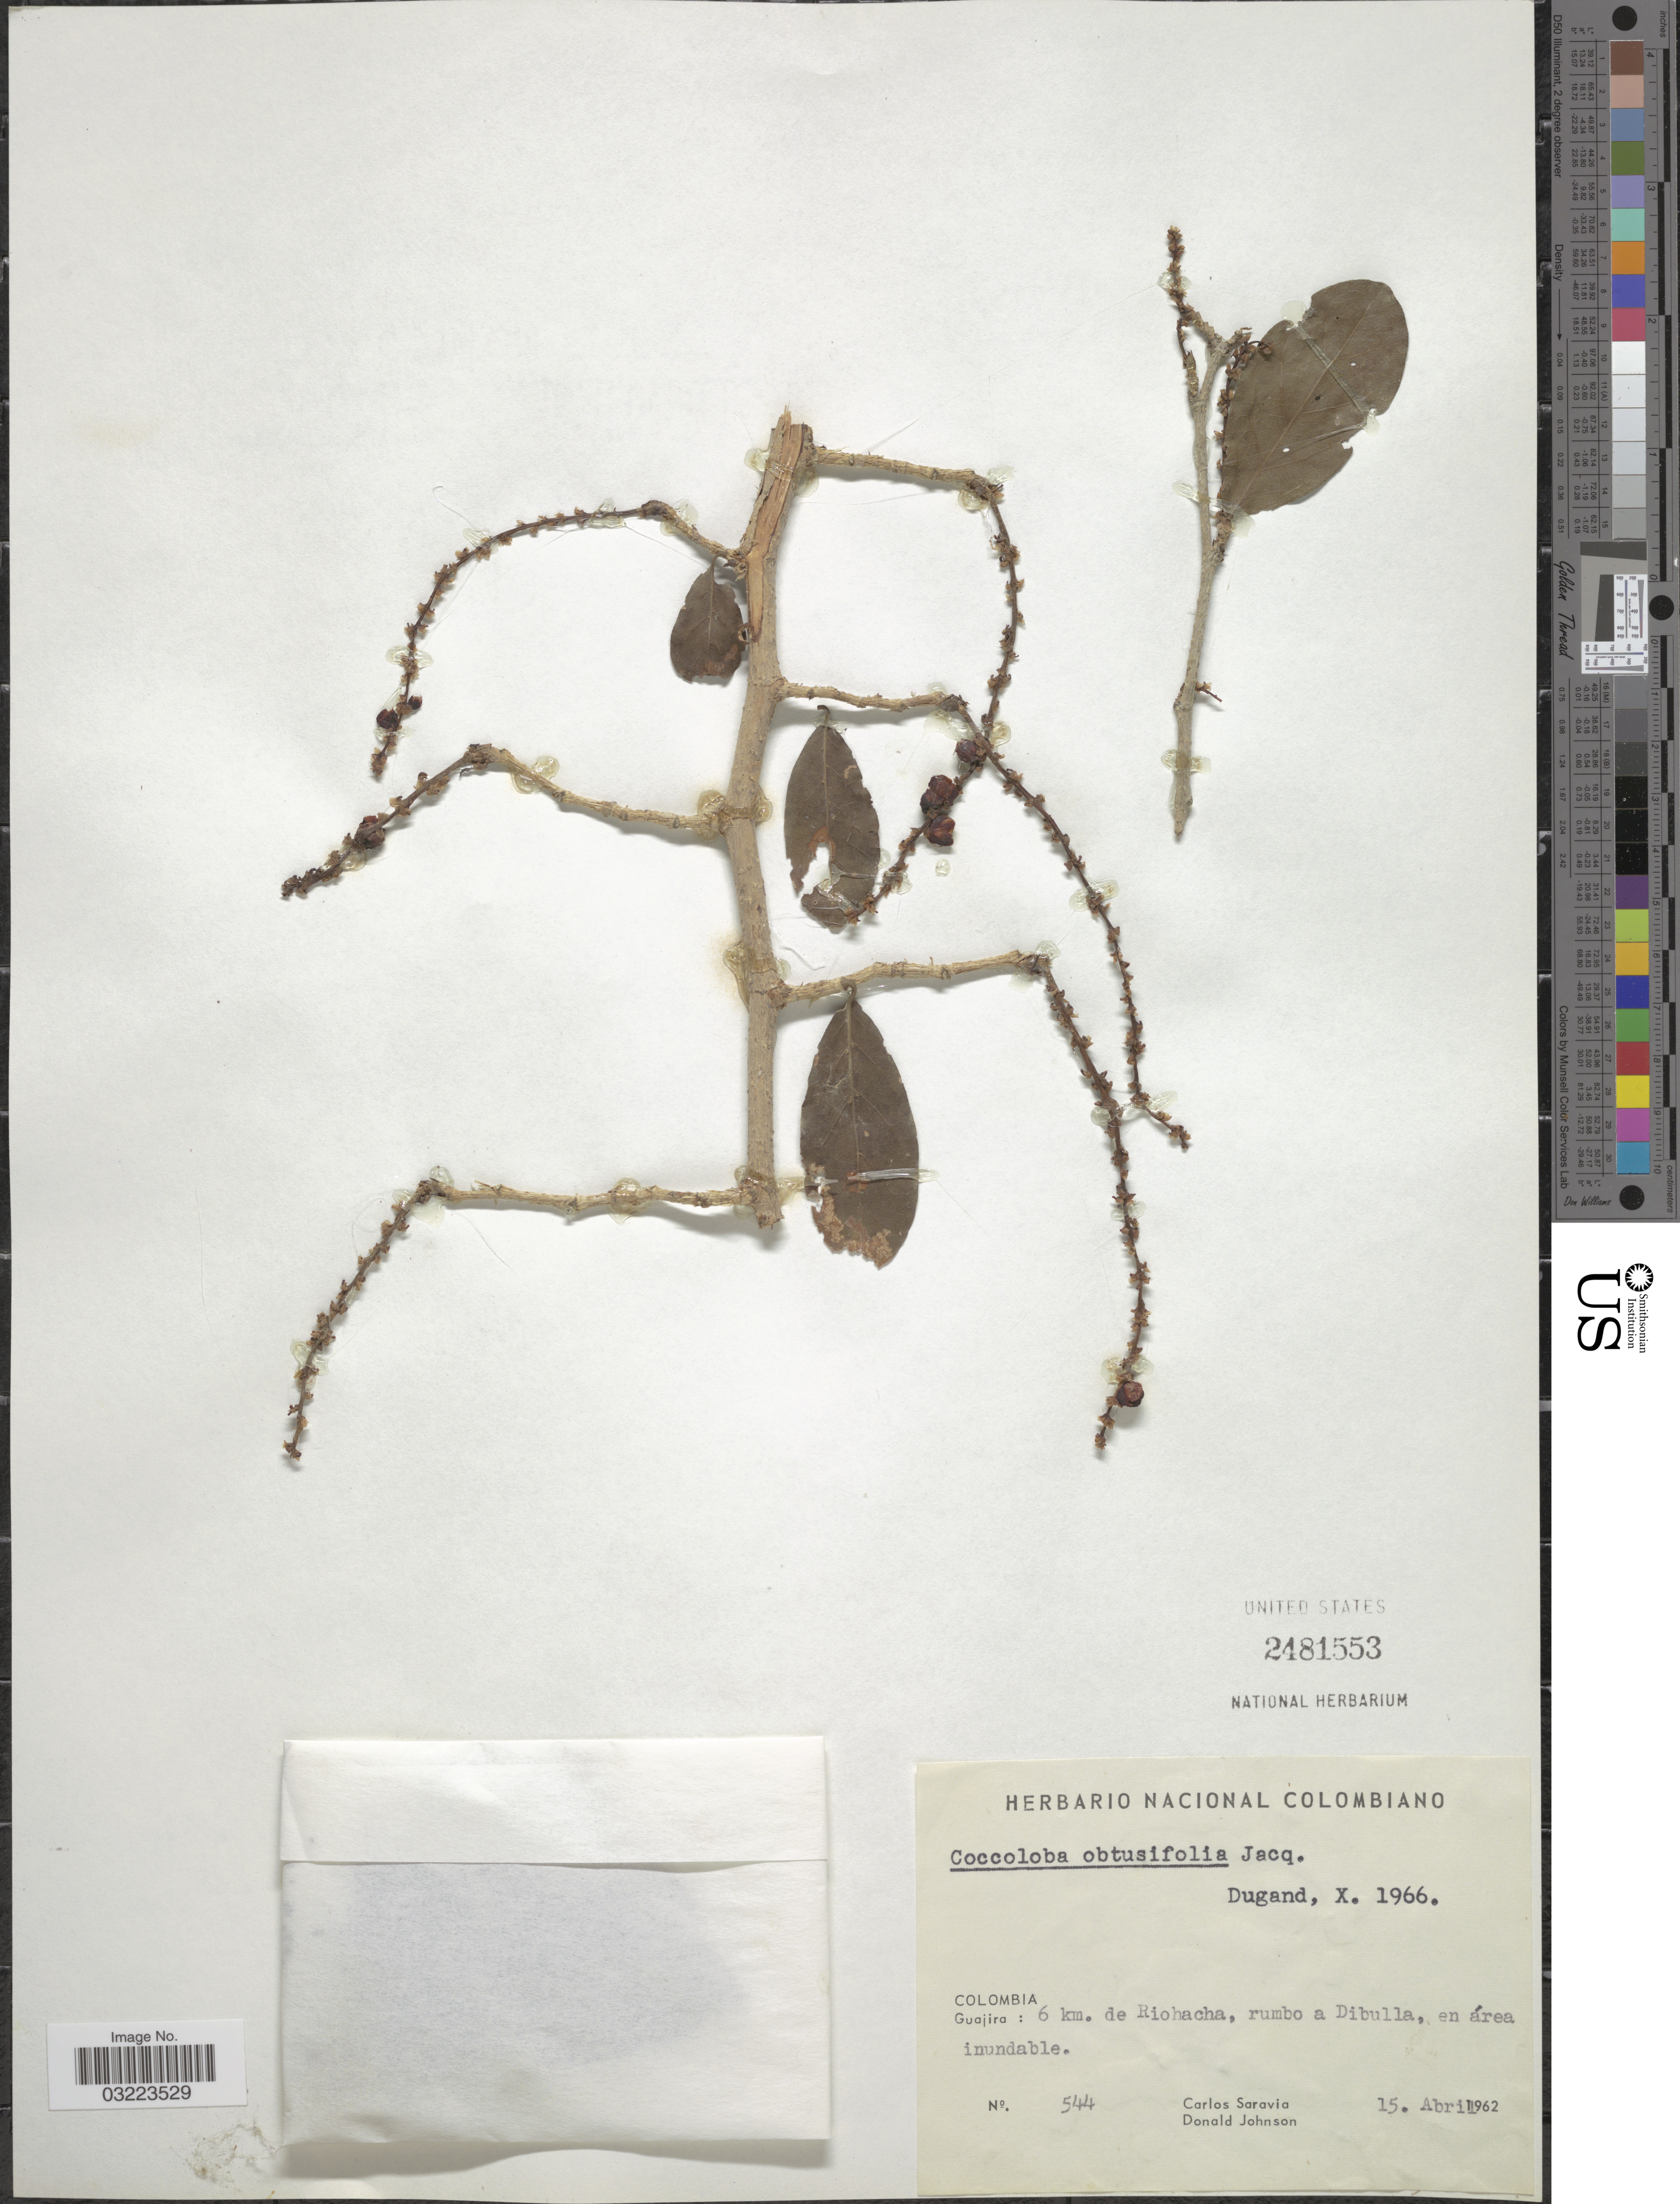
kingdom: Plantae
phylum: Tracheophyta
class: Magnoliopsida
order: Caryophyllales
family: Polygonaceae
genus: Coccoloba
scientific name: Coccoloba obtusifolia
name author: Jacq.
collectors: C. Saravia & D. Johnson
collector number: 544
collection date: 1962-04-15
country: Colombia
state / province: La Guajira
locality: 6 km. de Riohacha.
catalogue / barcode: US 2481553